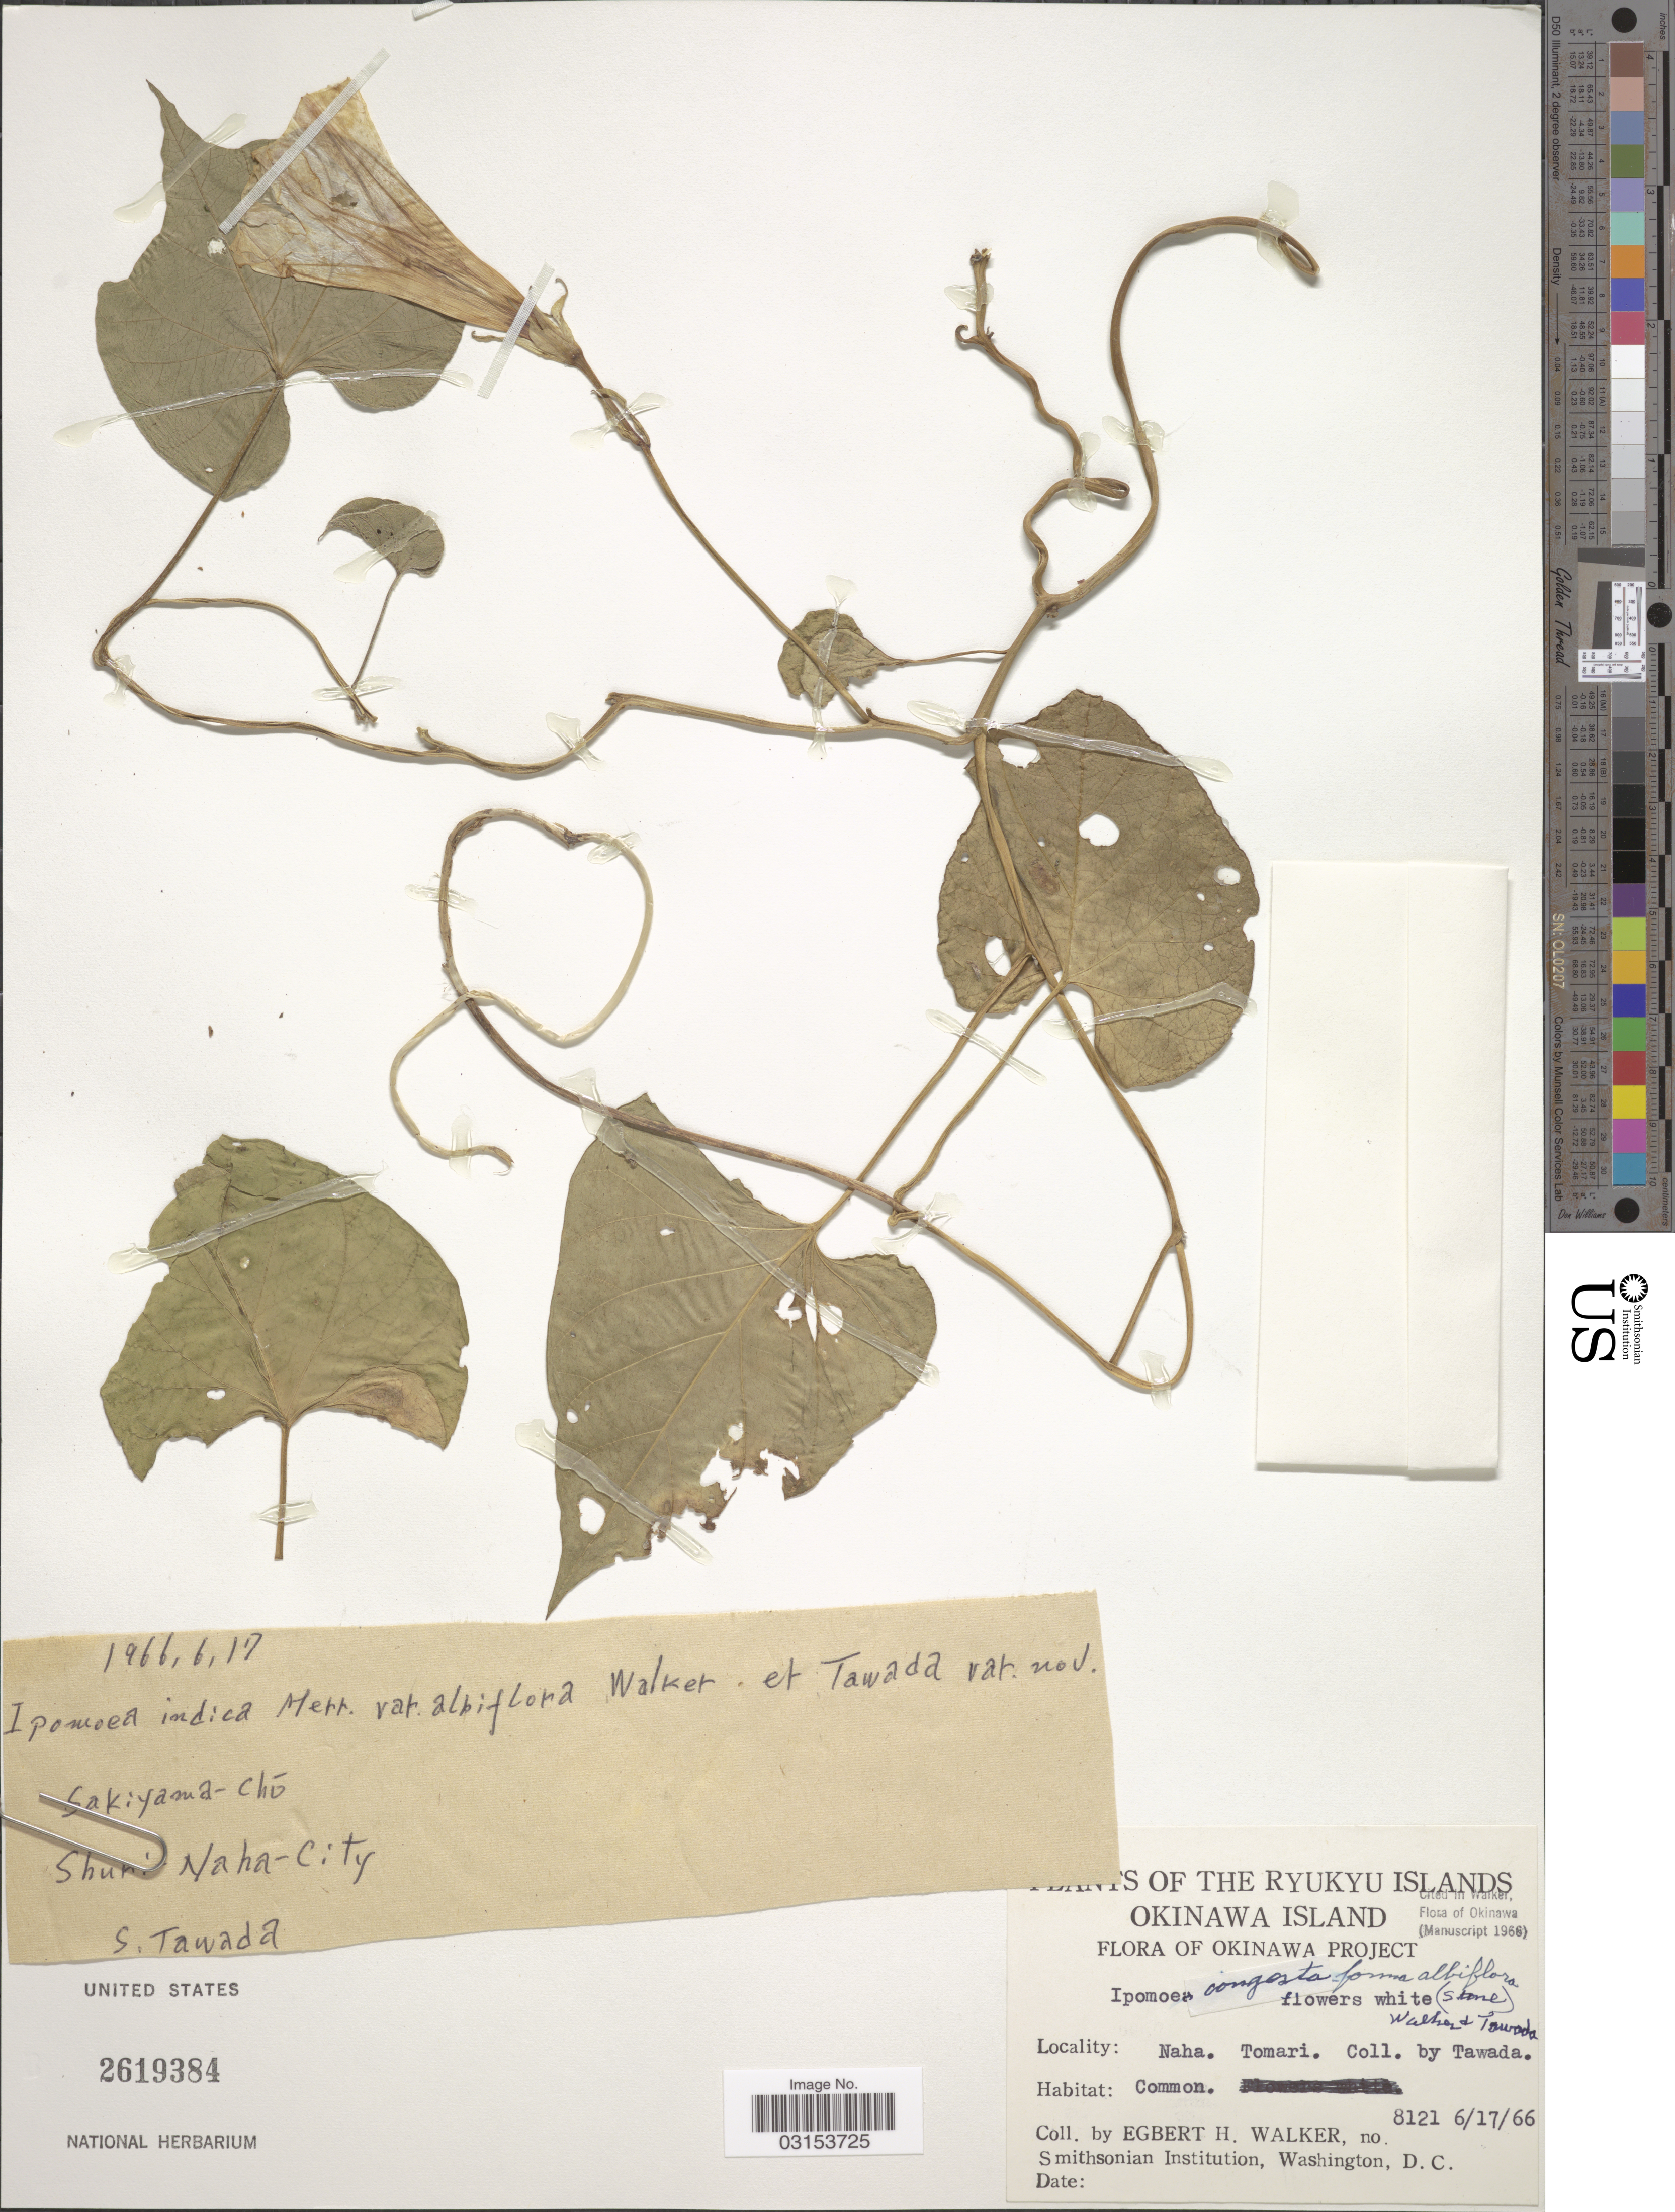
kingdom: Plantae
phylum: Tracheophyta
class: Magnoliopsida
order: Solanales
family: Convolvulaceae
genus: Ipomoea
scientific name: Ipomoea acuminata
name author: (Vahl) Roem. & Schult.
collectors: E. H. Walker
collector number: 8121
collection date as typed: Transcribed d/m/y: 17/6/66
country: Japan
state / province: Okinawa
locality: Ryukyu Islands. Naha. Tomari.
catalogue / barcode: US 2619384